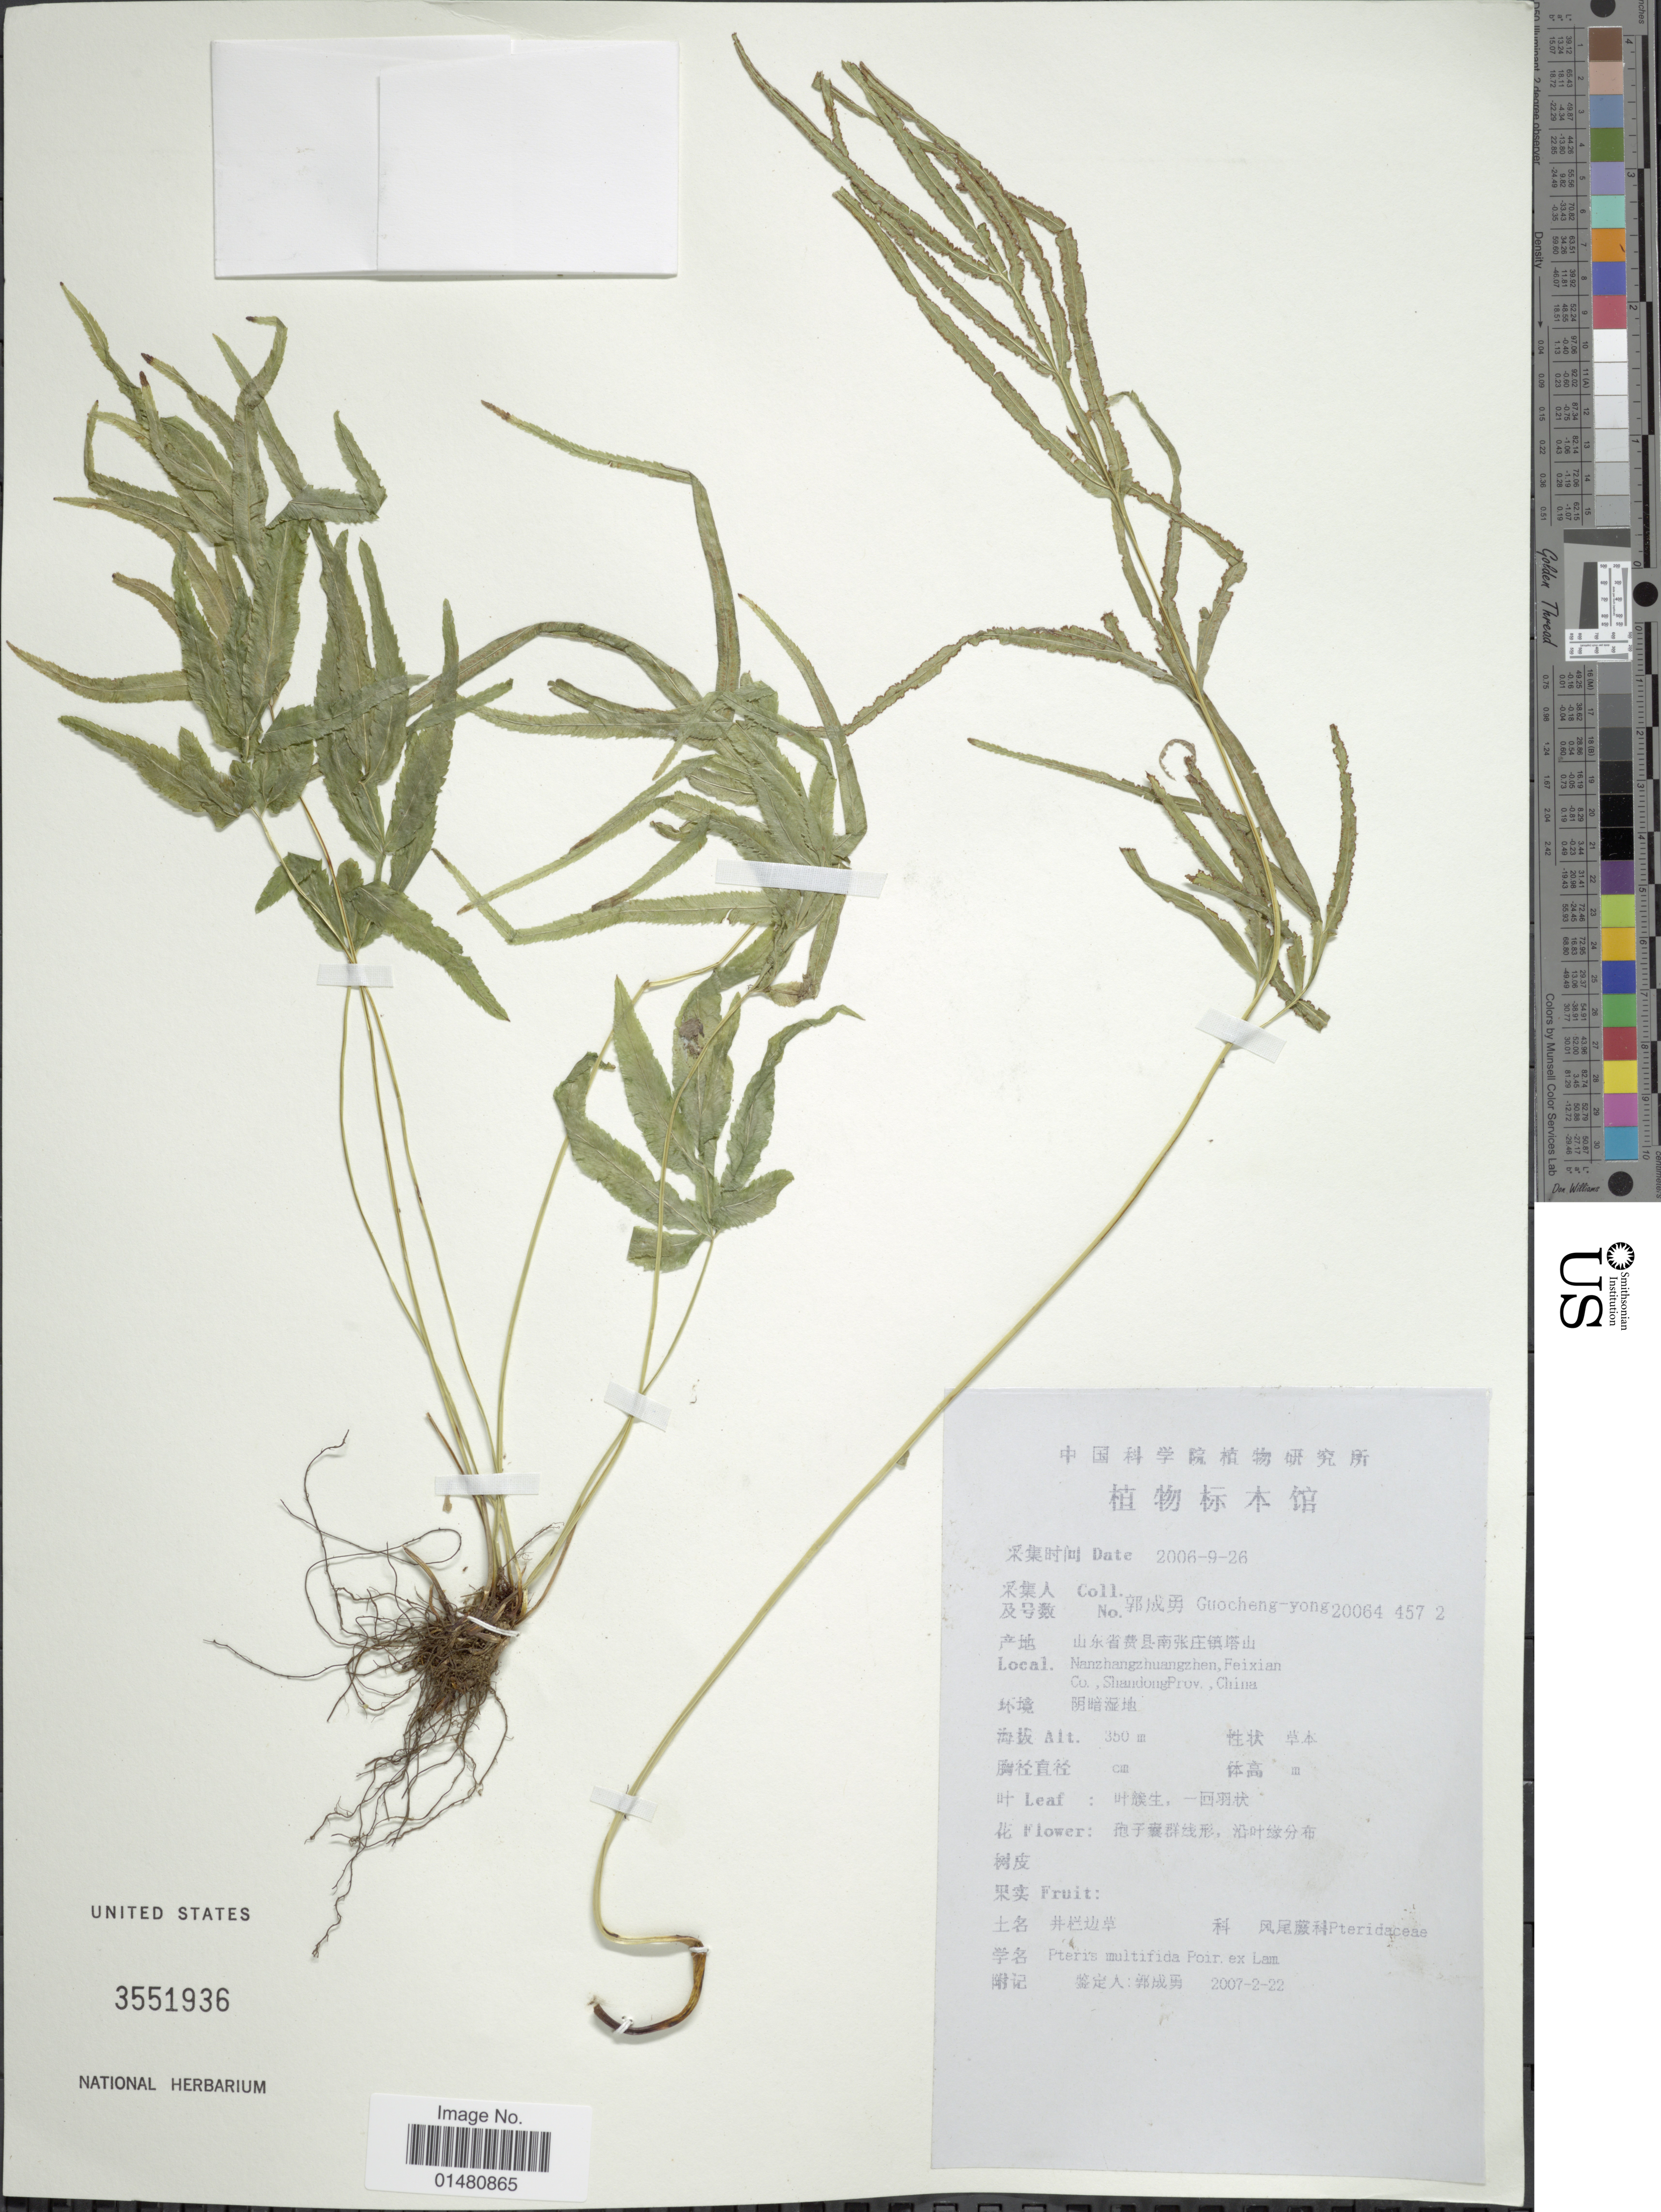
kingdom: Plantae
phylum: Tracheophyta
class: Polypodiopsida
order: Polypodiales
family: Pteridaceae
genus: Pteris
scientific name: Pteris multifida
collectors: Guo cheng-yong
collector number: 20064 457 2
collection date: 2006-09-26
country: China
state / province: Shandong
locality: Nanzhangzhuangzhen, Feixian Co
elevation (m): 350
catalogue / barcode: US 3551936